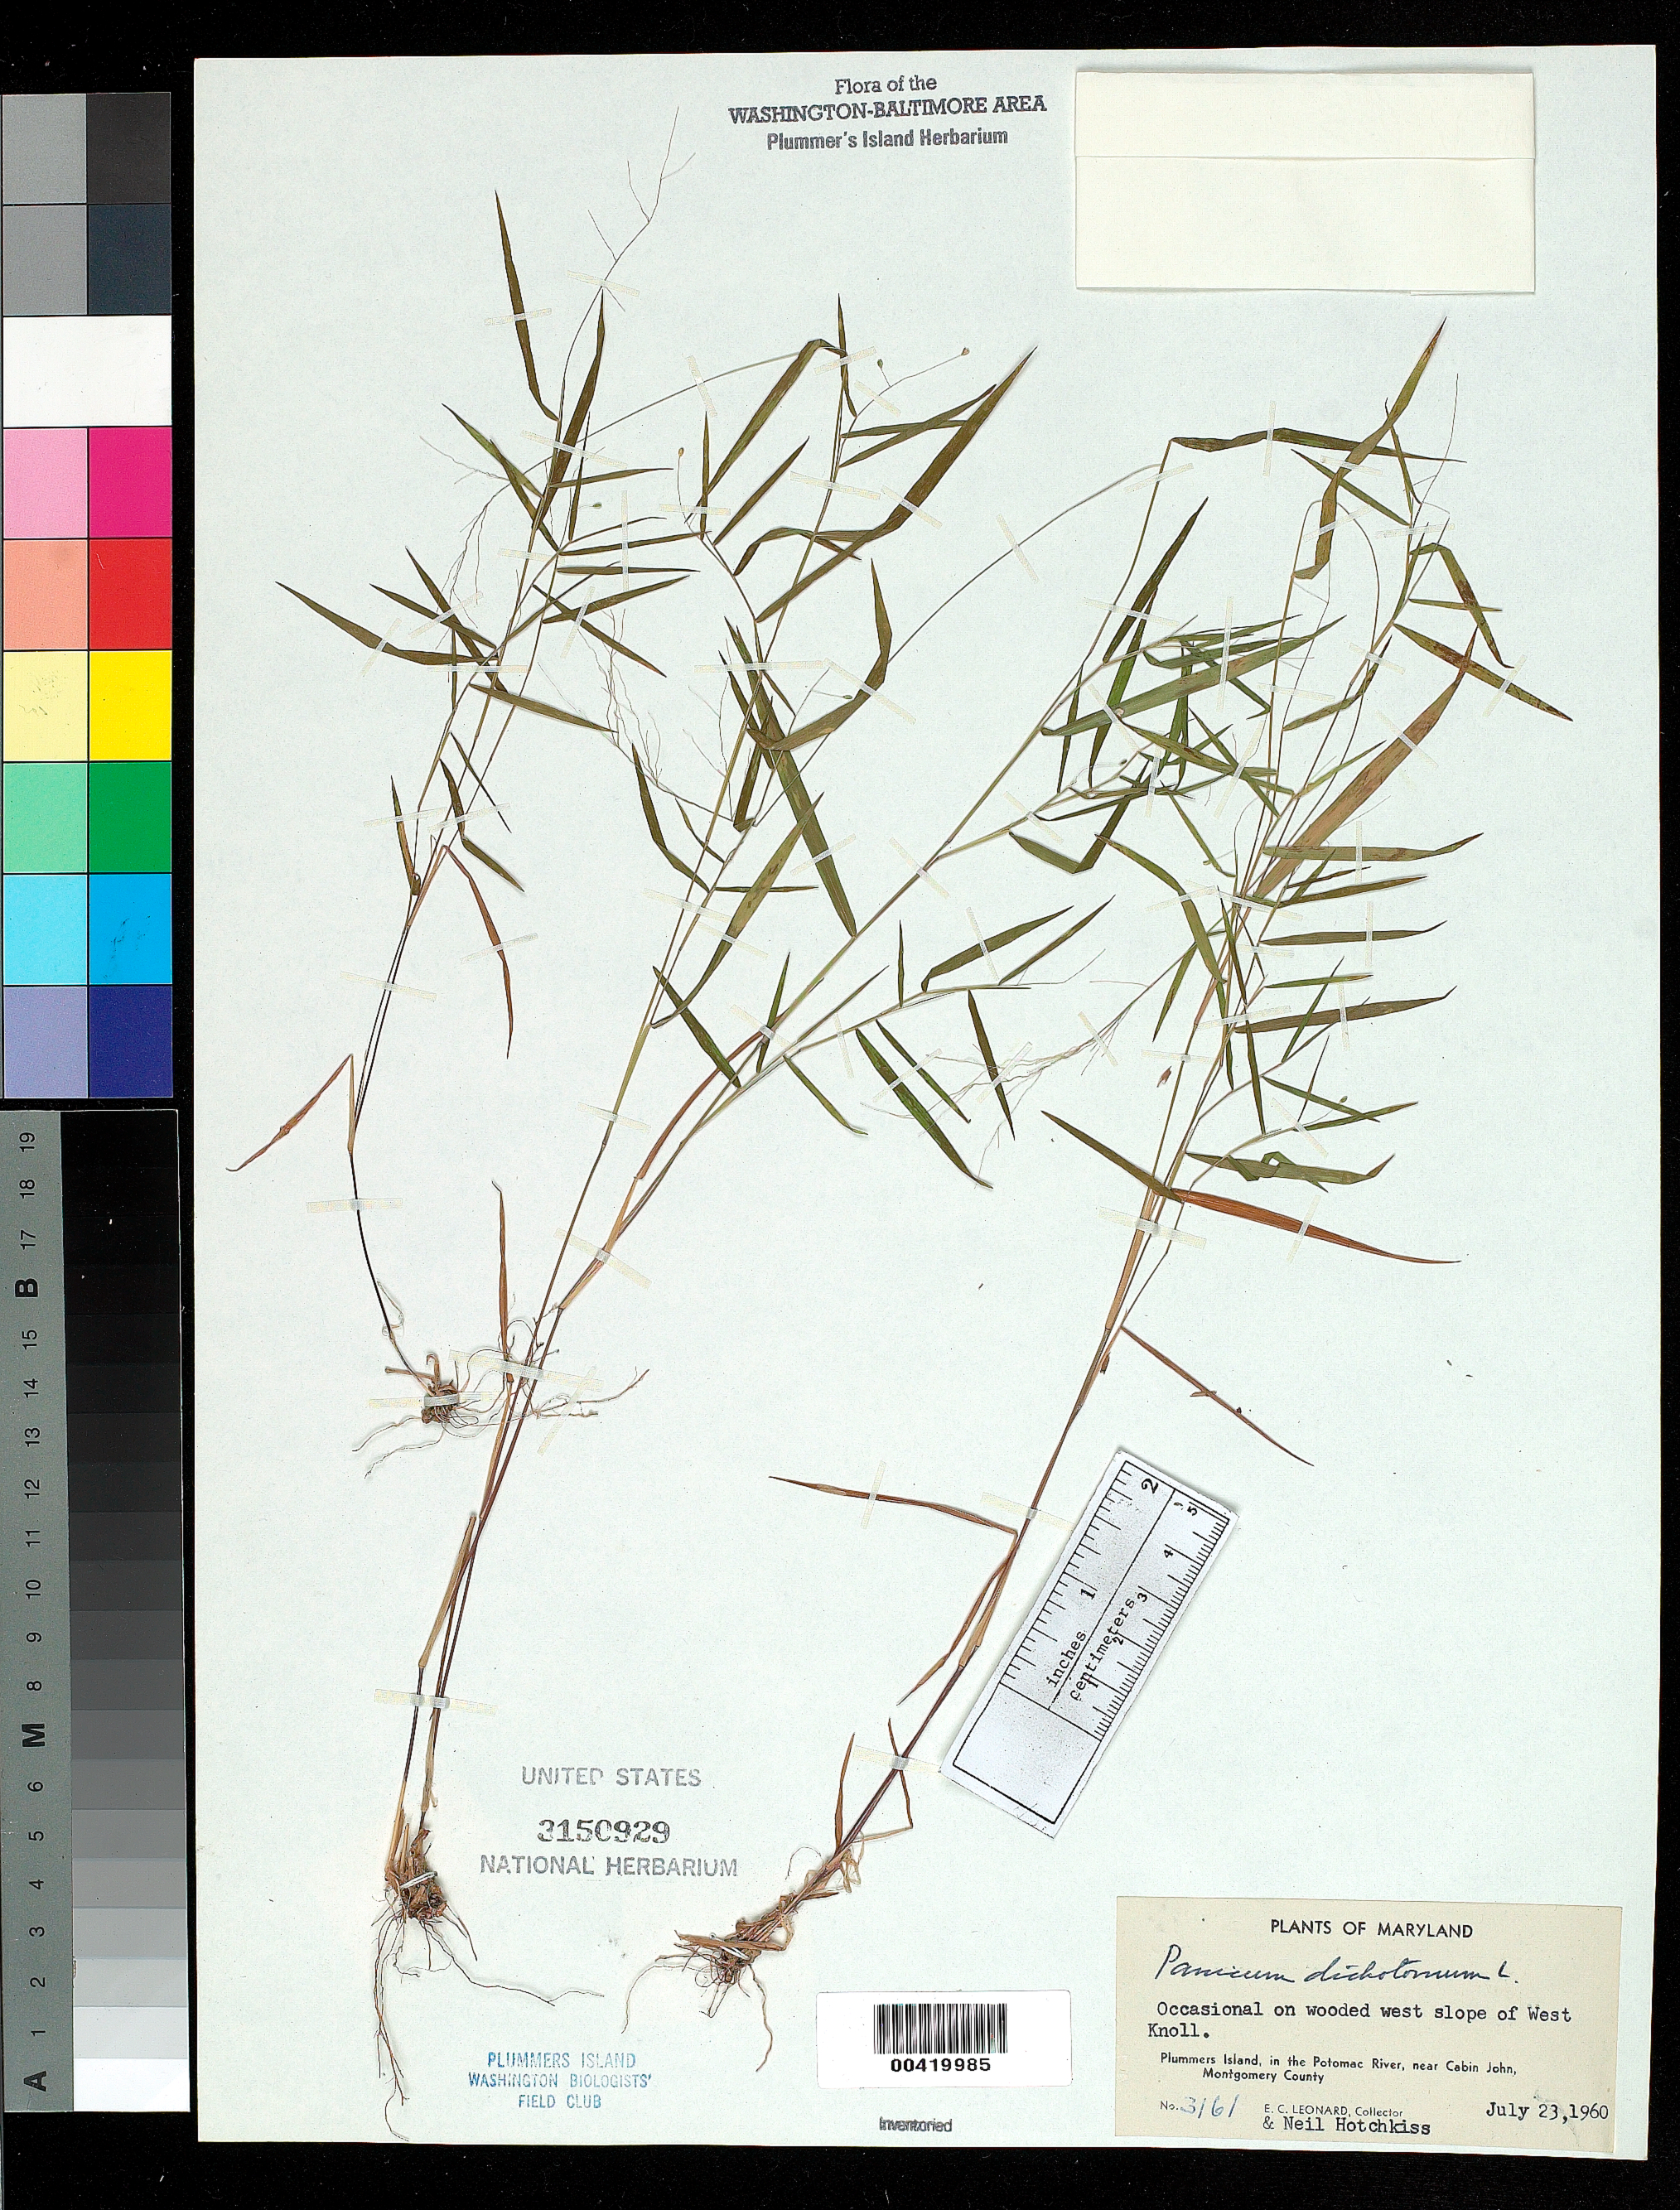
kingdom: Plantae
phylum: Tracheophyta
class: Liliopsida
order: Poales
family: Poaceae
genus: Panicum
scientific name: Panicum dichotomum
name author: L.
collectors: E. C. Leonard & N. Hotchkiss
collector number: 3161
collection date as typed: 23 Jul 1960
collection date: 1960-07-23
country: United States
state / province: Maryland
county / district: Montgomery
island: Plummers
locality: Plummer's Island; wooded west slope of west knoll C. & O. Canal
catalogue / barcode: US 3150929